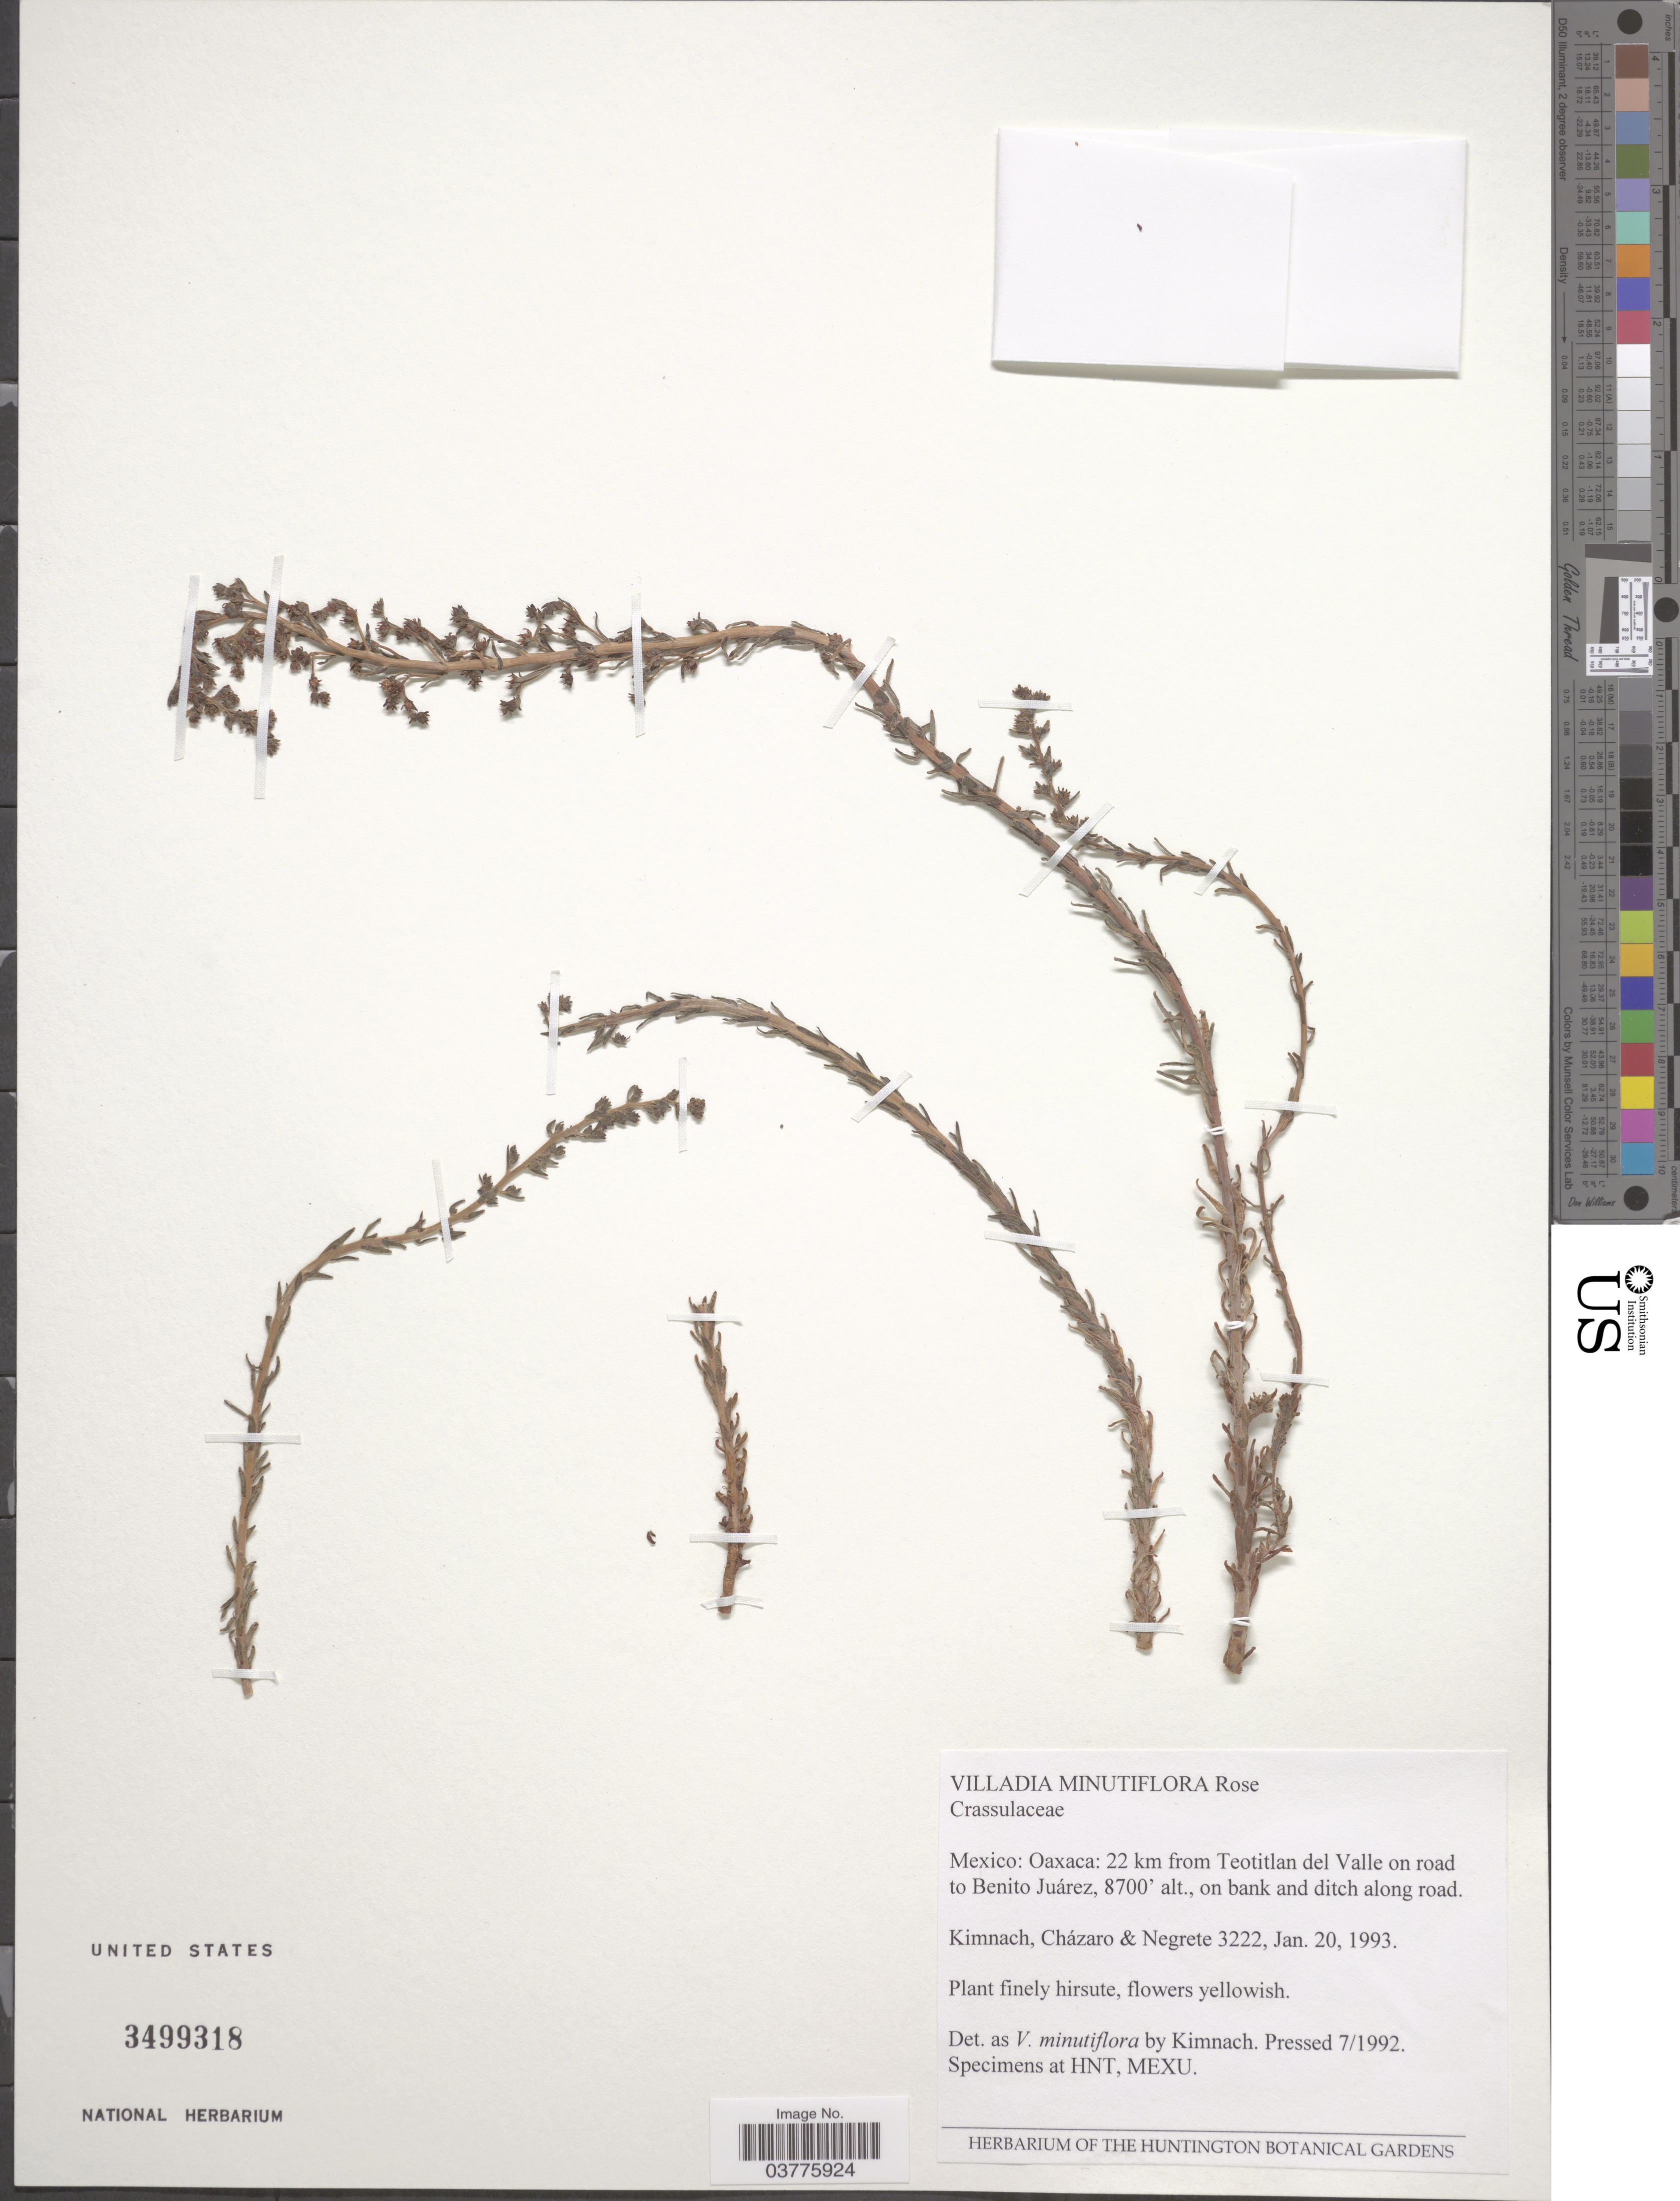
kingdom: Plantae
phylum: Tracheophyta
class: Magnoliopsida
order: Saxifragales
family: Crassulaceae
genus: Villadia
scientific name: Villadia minutiflora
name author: Rose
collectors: -. Kimnach, Chazaro & Negrete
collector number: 3222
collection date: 1993-01-20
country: Mexico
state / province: Oaxaca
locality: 22 km from Teotitlan del Valle on road to Benito Juárez, on bank and ditch along road.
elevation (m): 2652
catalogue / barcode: US 3499318